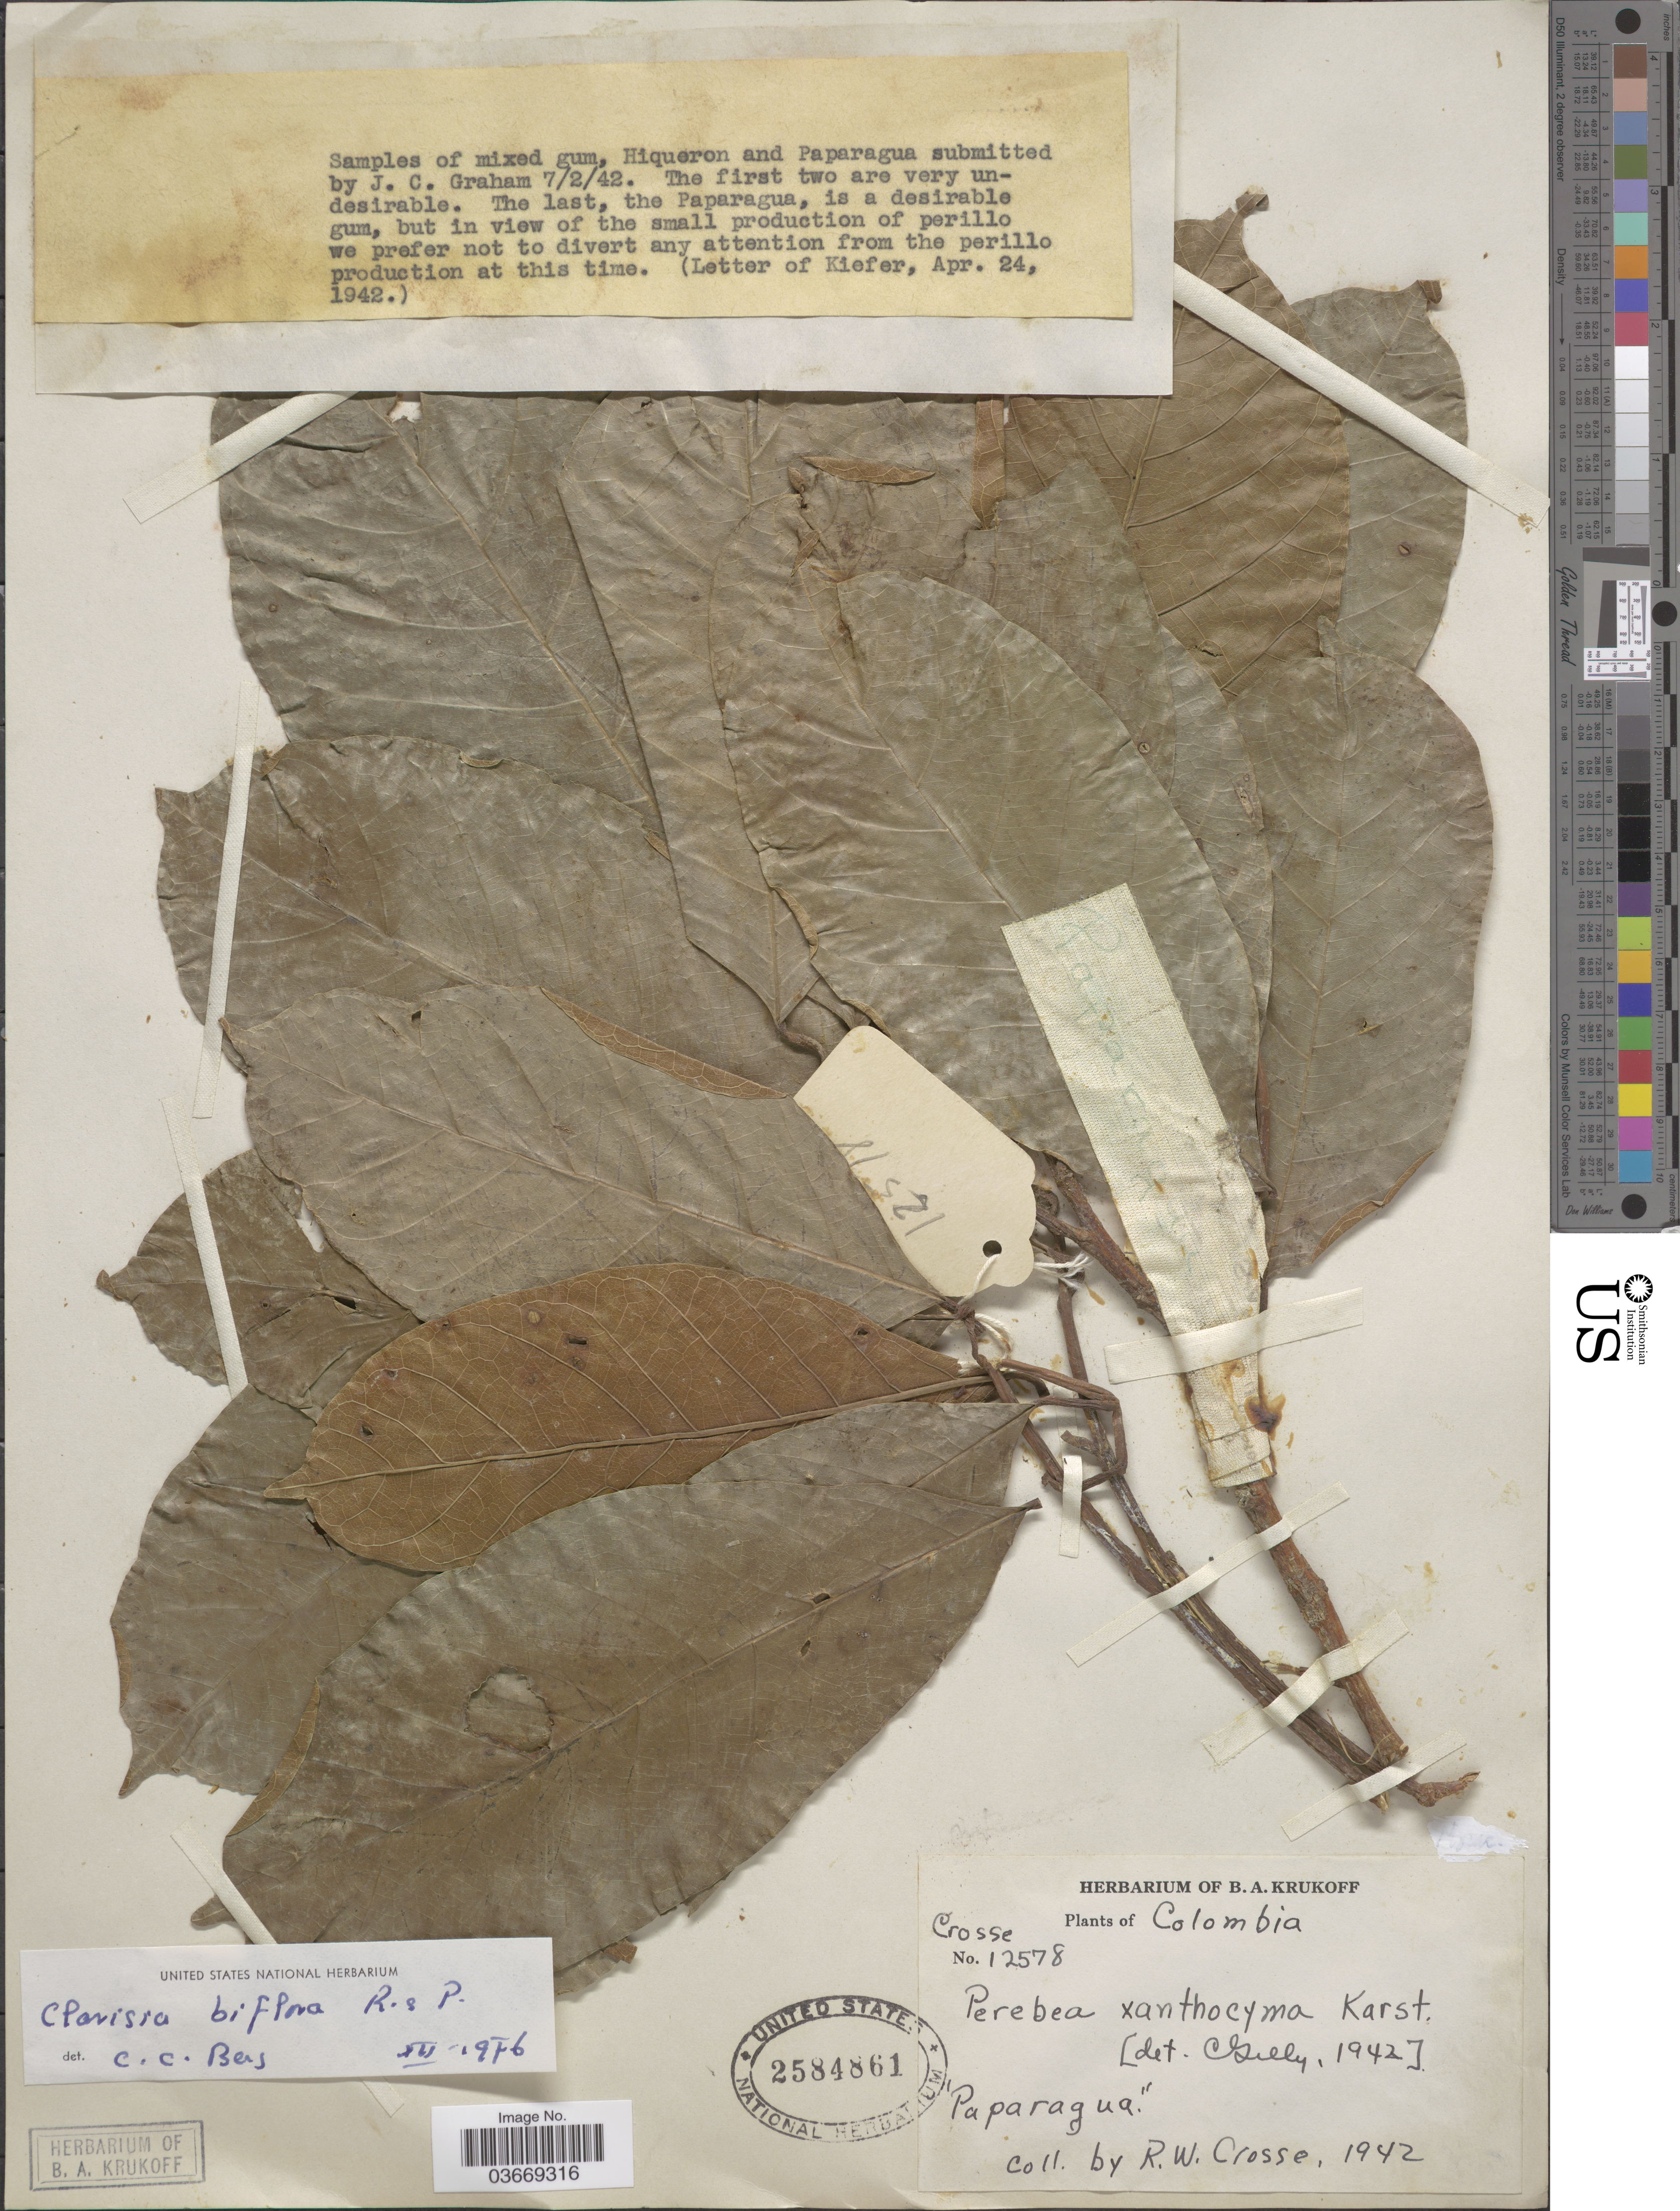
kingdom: Plantae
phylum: Tracheophyta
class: Magnoliopsida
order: Rosales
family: Moraceae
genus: Clarisia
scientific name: Clarisia biflora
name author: Ruiz & Pav.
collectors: R. Crosse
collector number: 12578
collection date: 1942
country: Colombia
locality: Paparagua.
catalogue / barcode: US 2584861